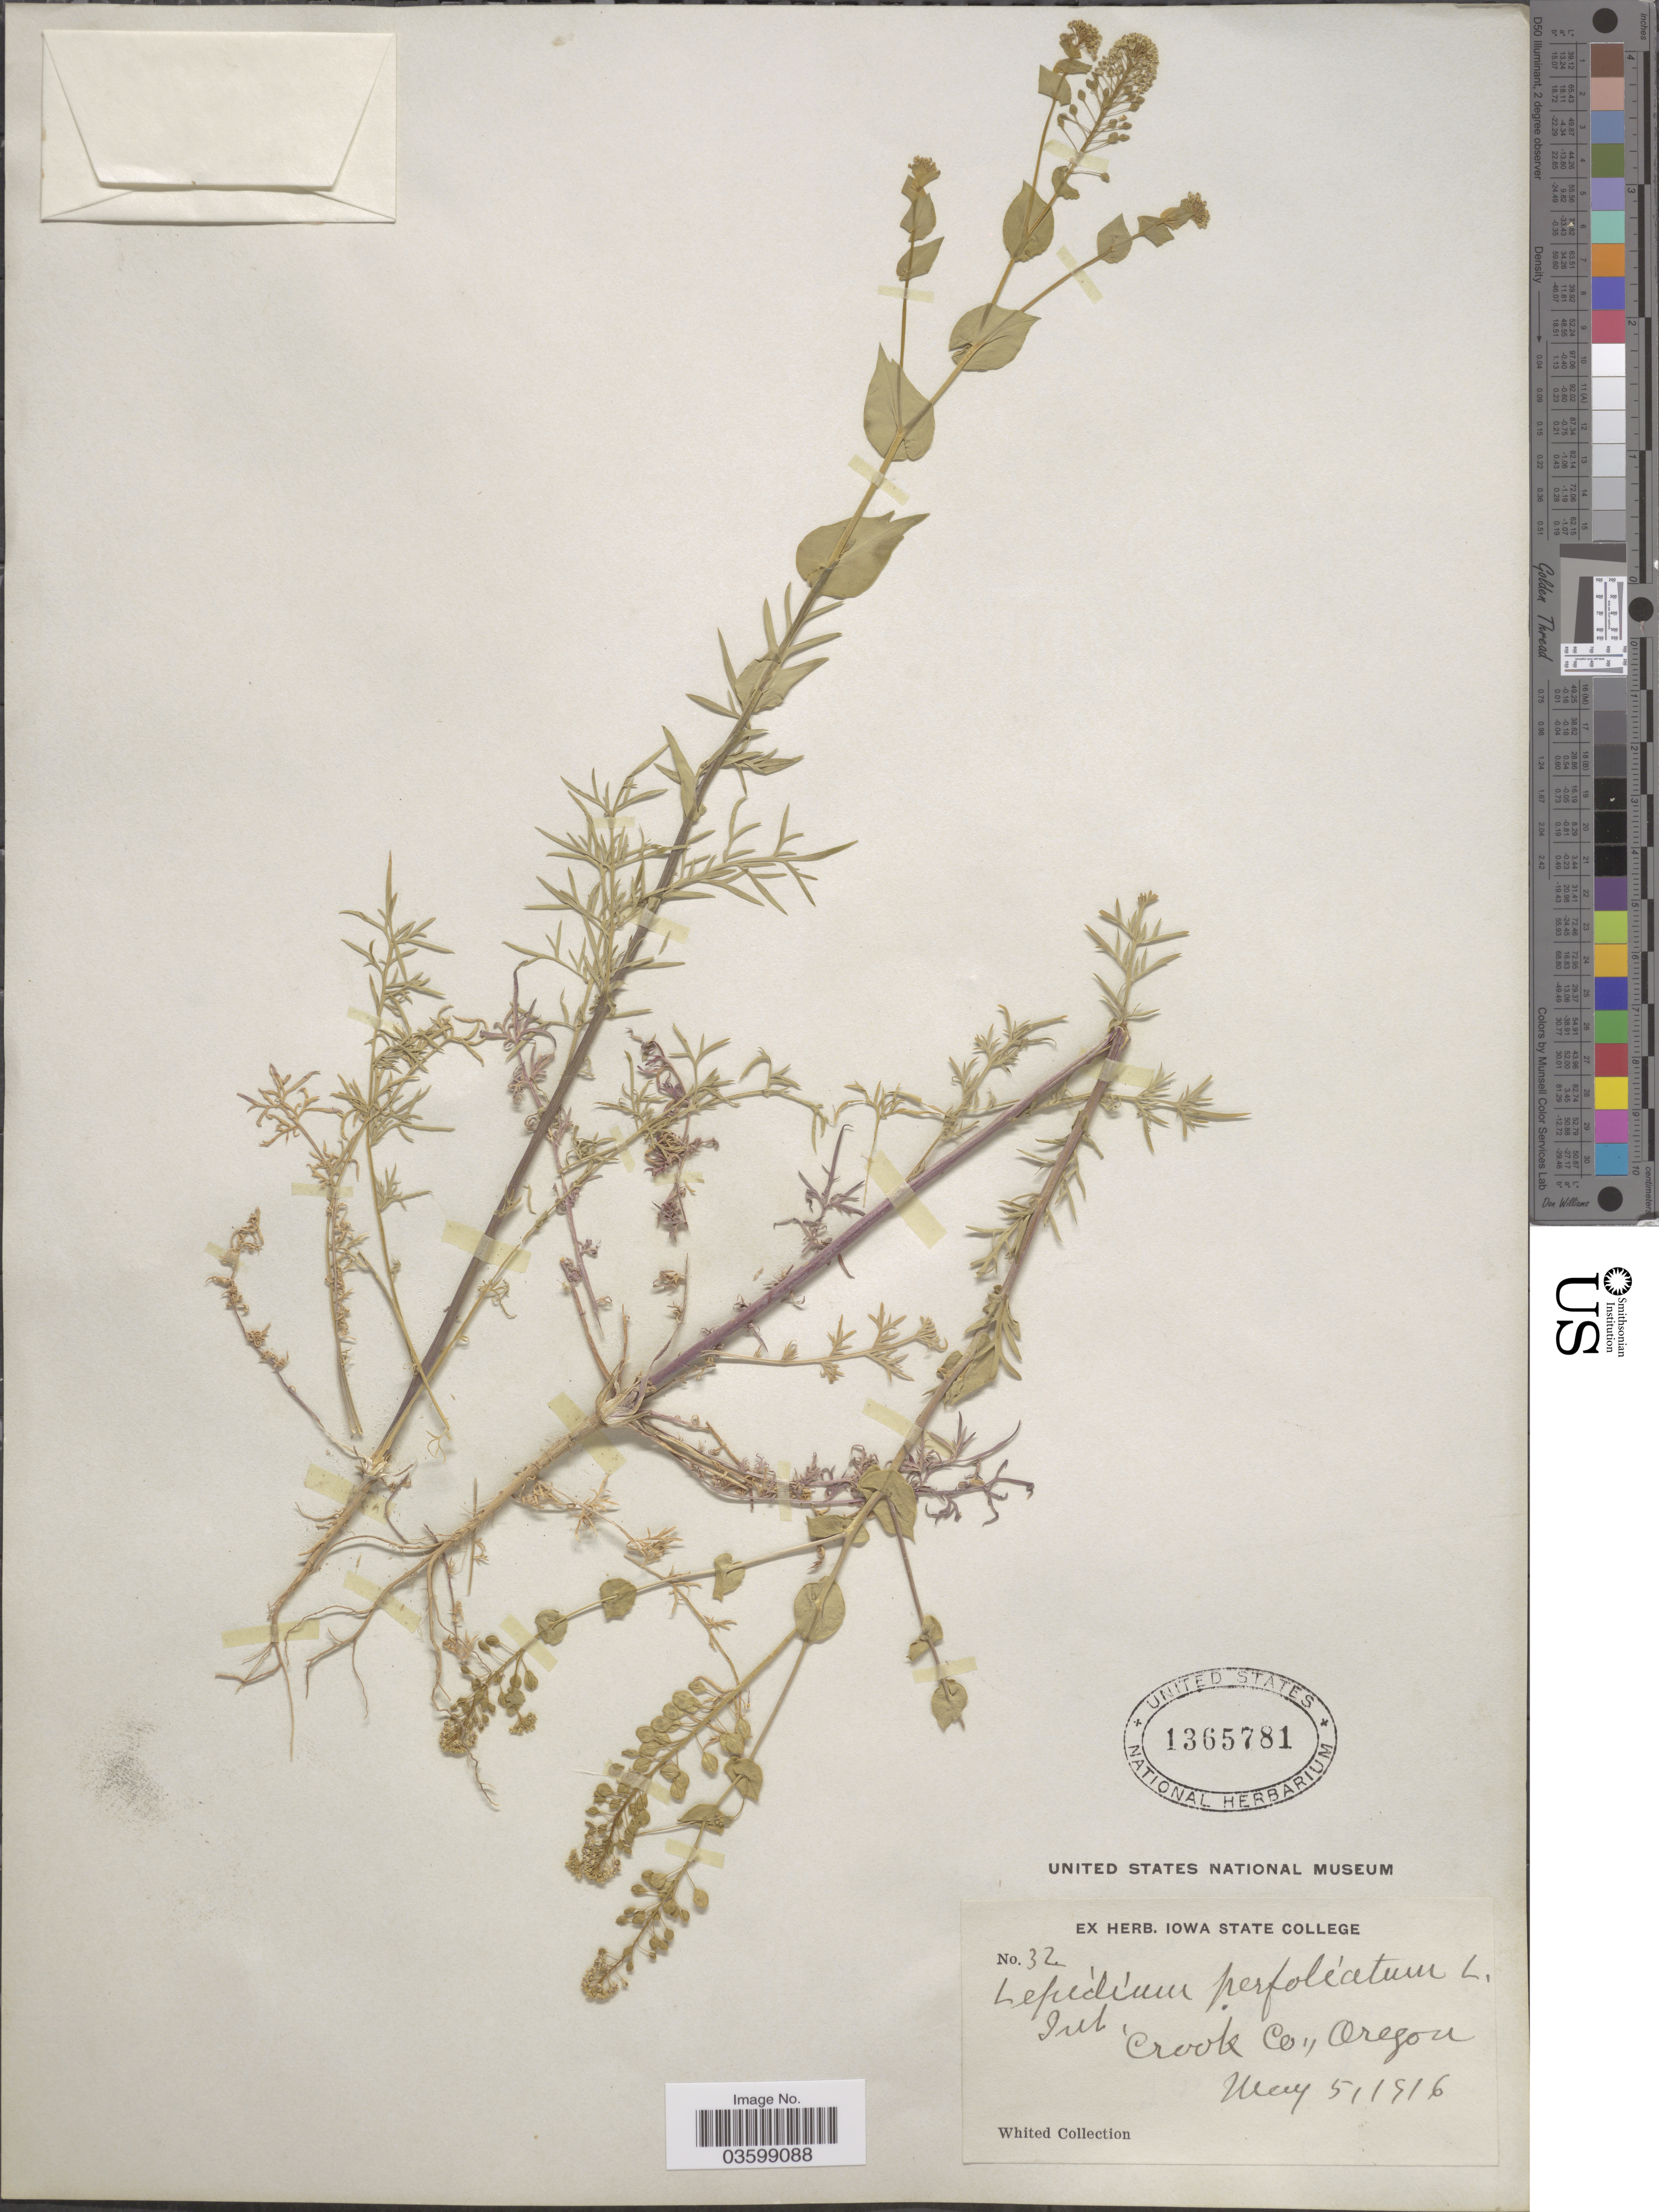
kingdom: Plantae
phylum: Tracheophyta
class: Magnoliopsida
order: Brassicales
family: Brassicaceae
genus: Lepidium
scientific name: Lepidium perfoliatum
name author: L.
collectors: Whited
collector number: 32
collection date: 1916-05-05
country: United States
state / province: Oregon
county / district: Crook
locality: Crook Co.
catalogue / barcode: US 1365781